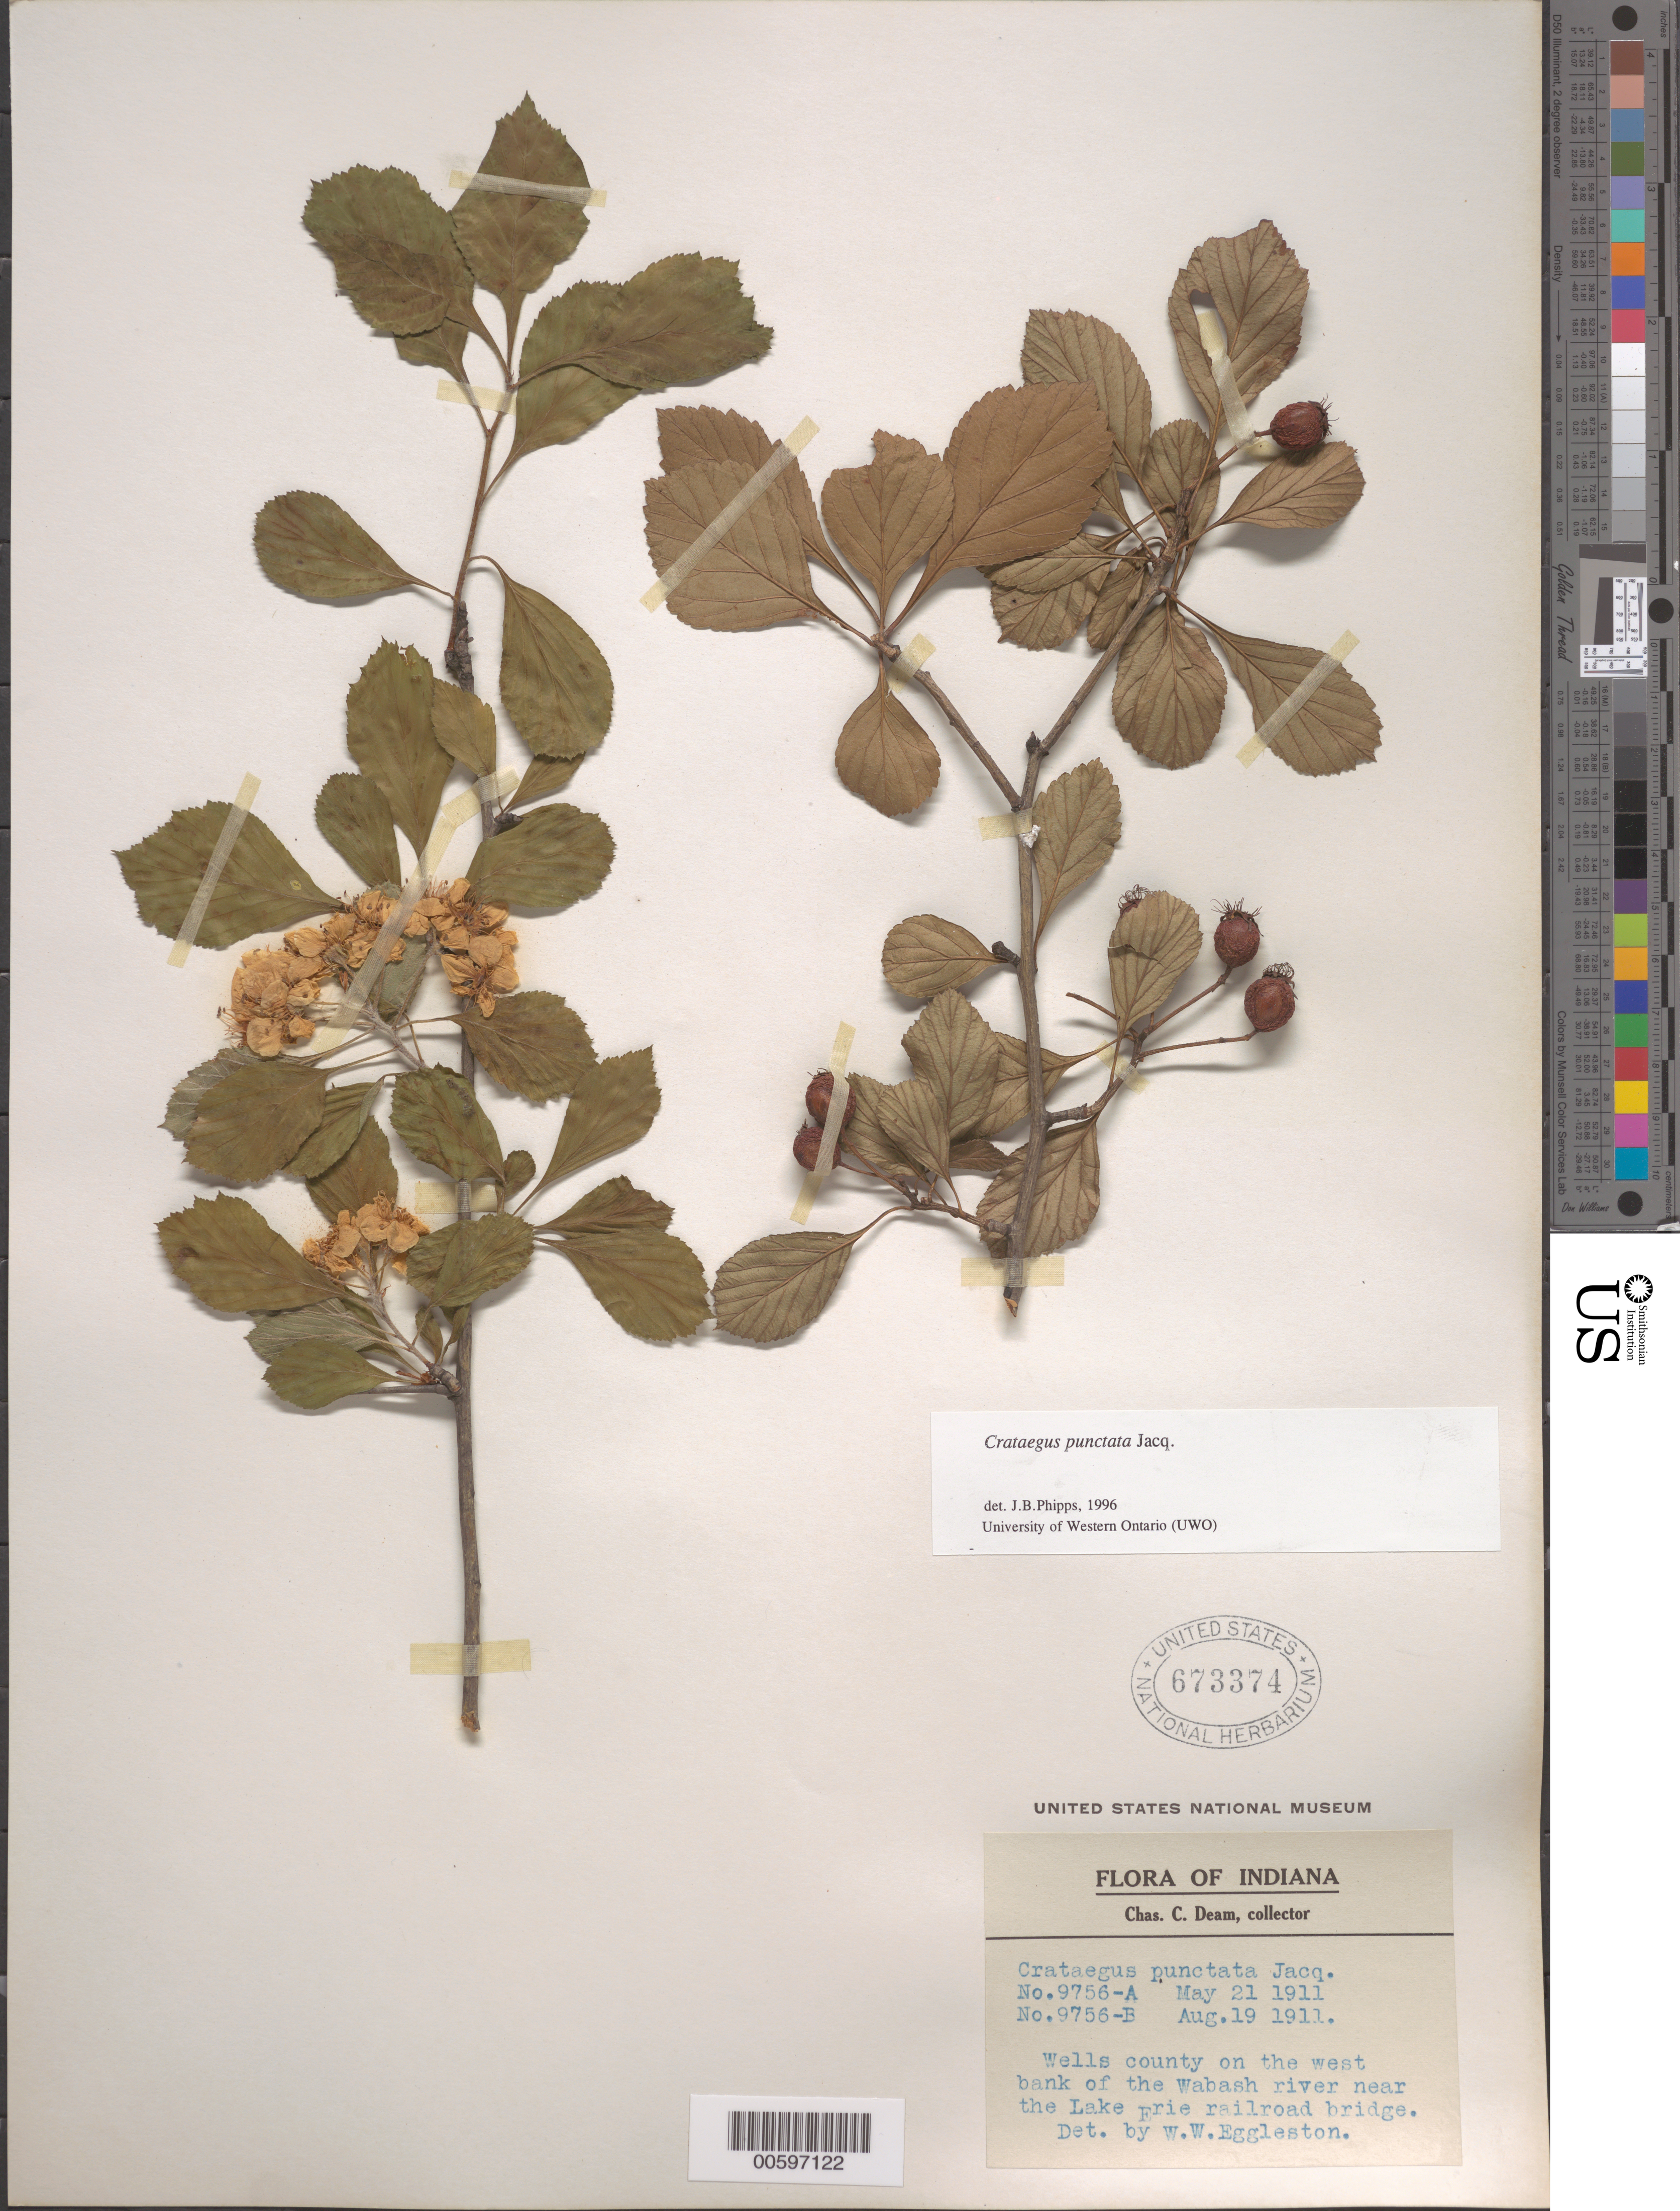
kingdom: Plantae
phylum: Tracheophyta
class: Magnoliopsida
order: Rosales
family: Rosaceae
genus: Crataegus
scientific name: Crataegus punctata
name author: Jacq.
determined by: Eggleston, W. W.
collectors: C. C. Deam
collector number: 9756 a & b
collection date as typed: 21 May 1911 and 19 Aug 1911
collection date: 1911-05-21,1911-08-19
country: United States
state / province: Indiana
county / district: Wells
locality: W bank of Wabash River near the Lake Eire railroad bridge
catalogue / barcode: US 673374